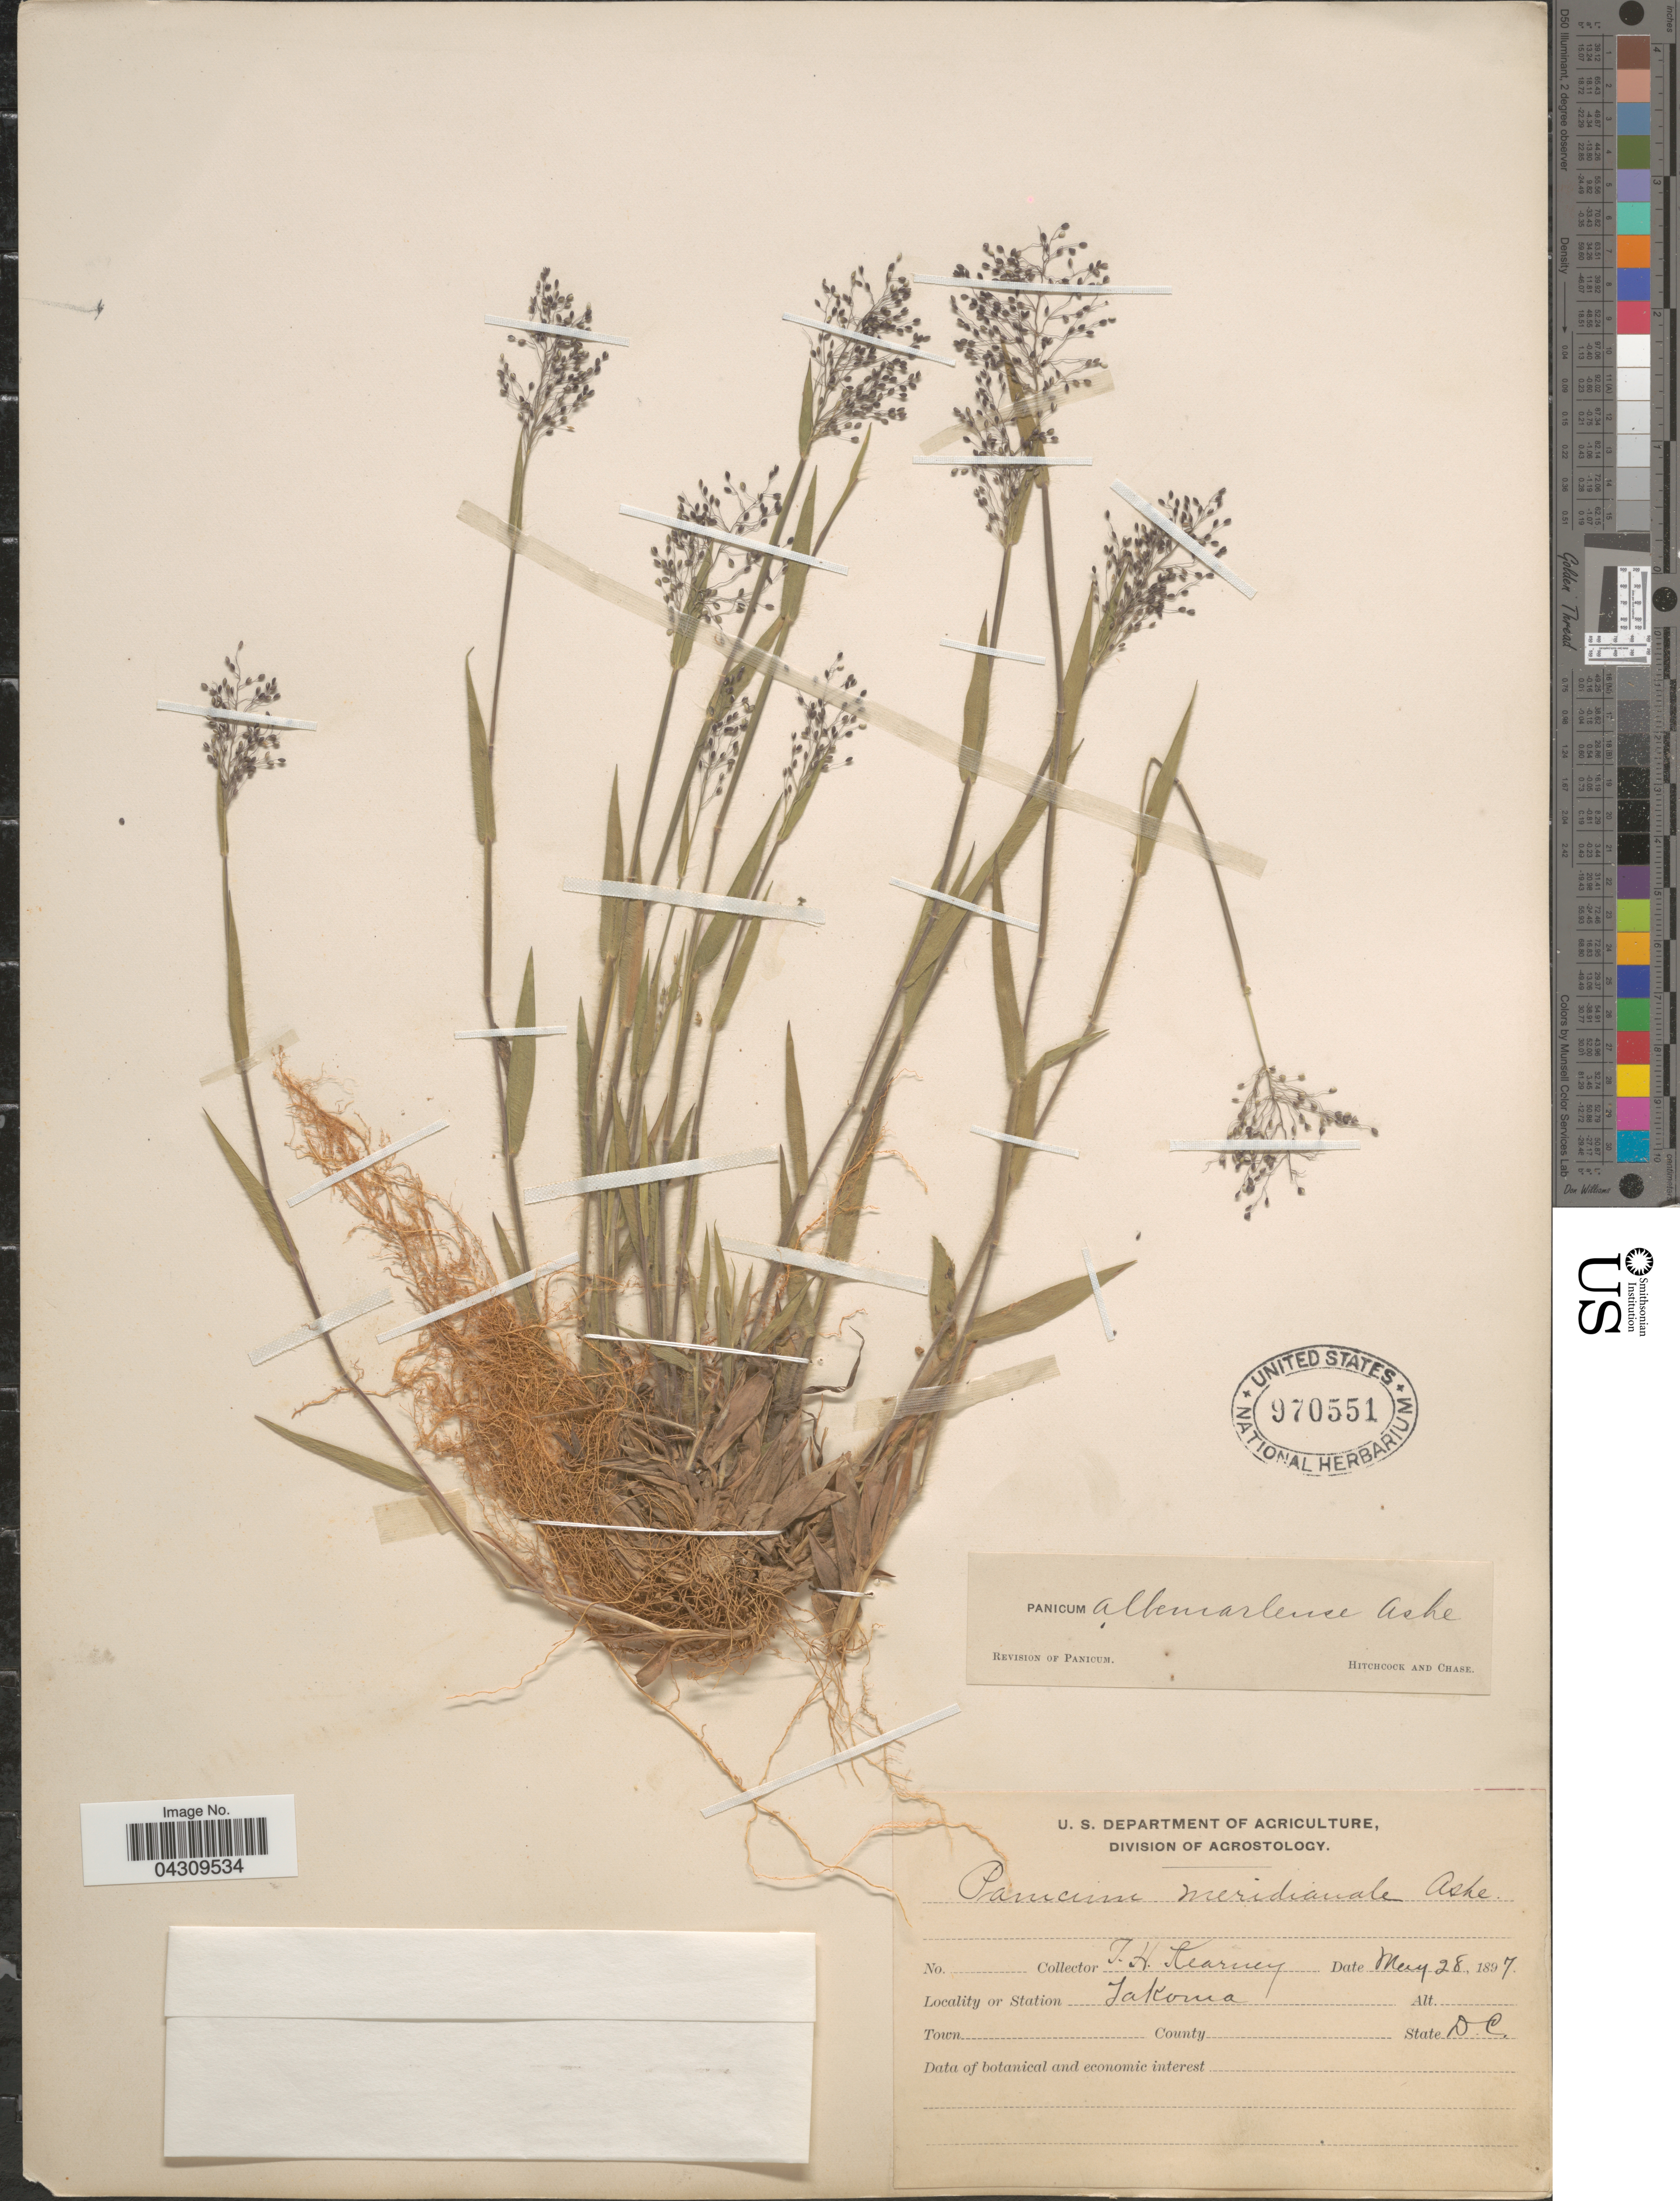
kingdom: Plantae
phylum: Tracheophyta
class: Liliopsida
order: Poales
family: Poaceae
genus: Dichanthelium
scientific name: Dichanthelium acuminatum var. acuminatum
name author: (Sw.) Gould & C.A. Clark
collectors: T. H. Kearney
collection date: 1897-05-28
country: United States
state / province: District of Columbia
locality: Takoma. State D.C.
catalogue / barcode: US 970551